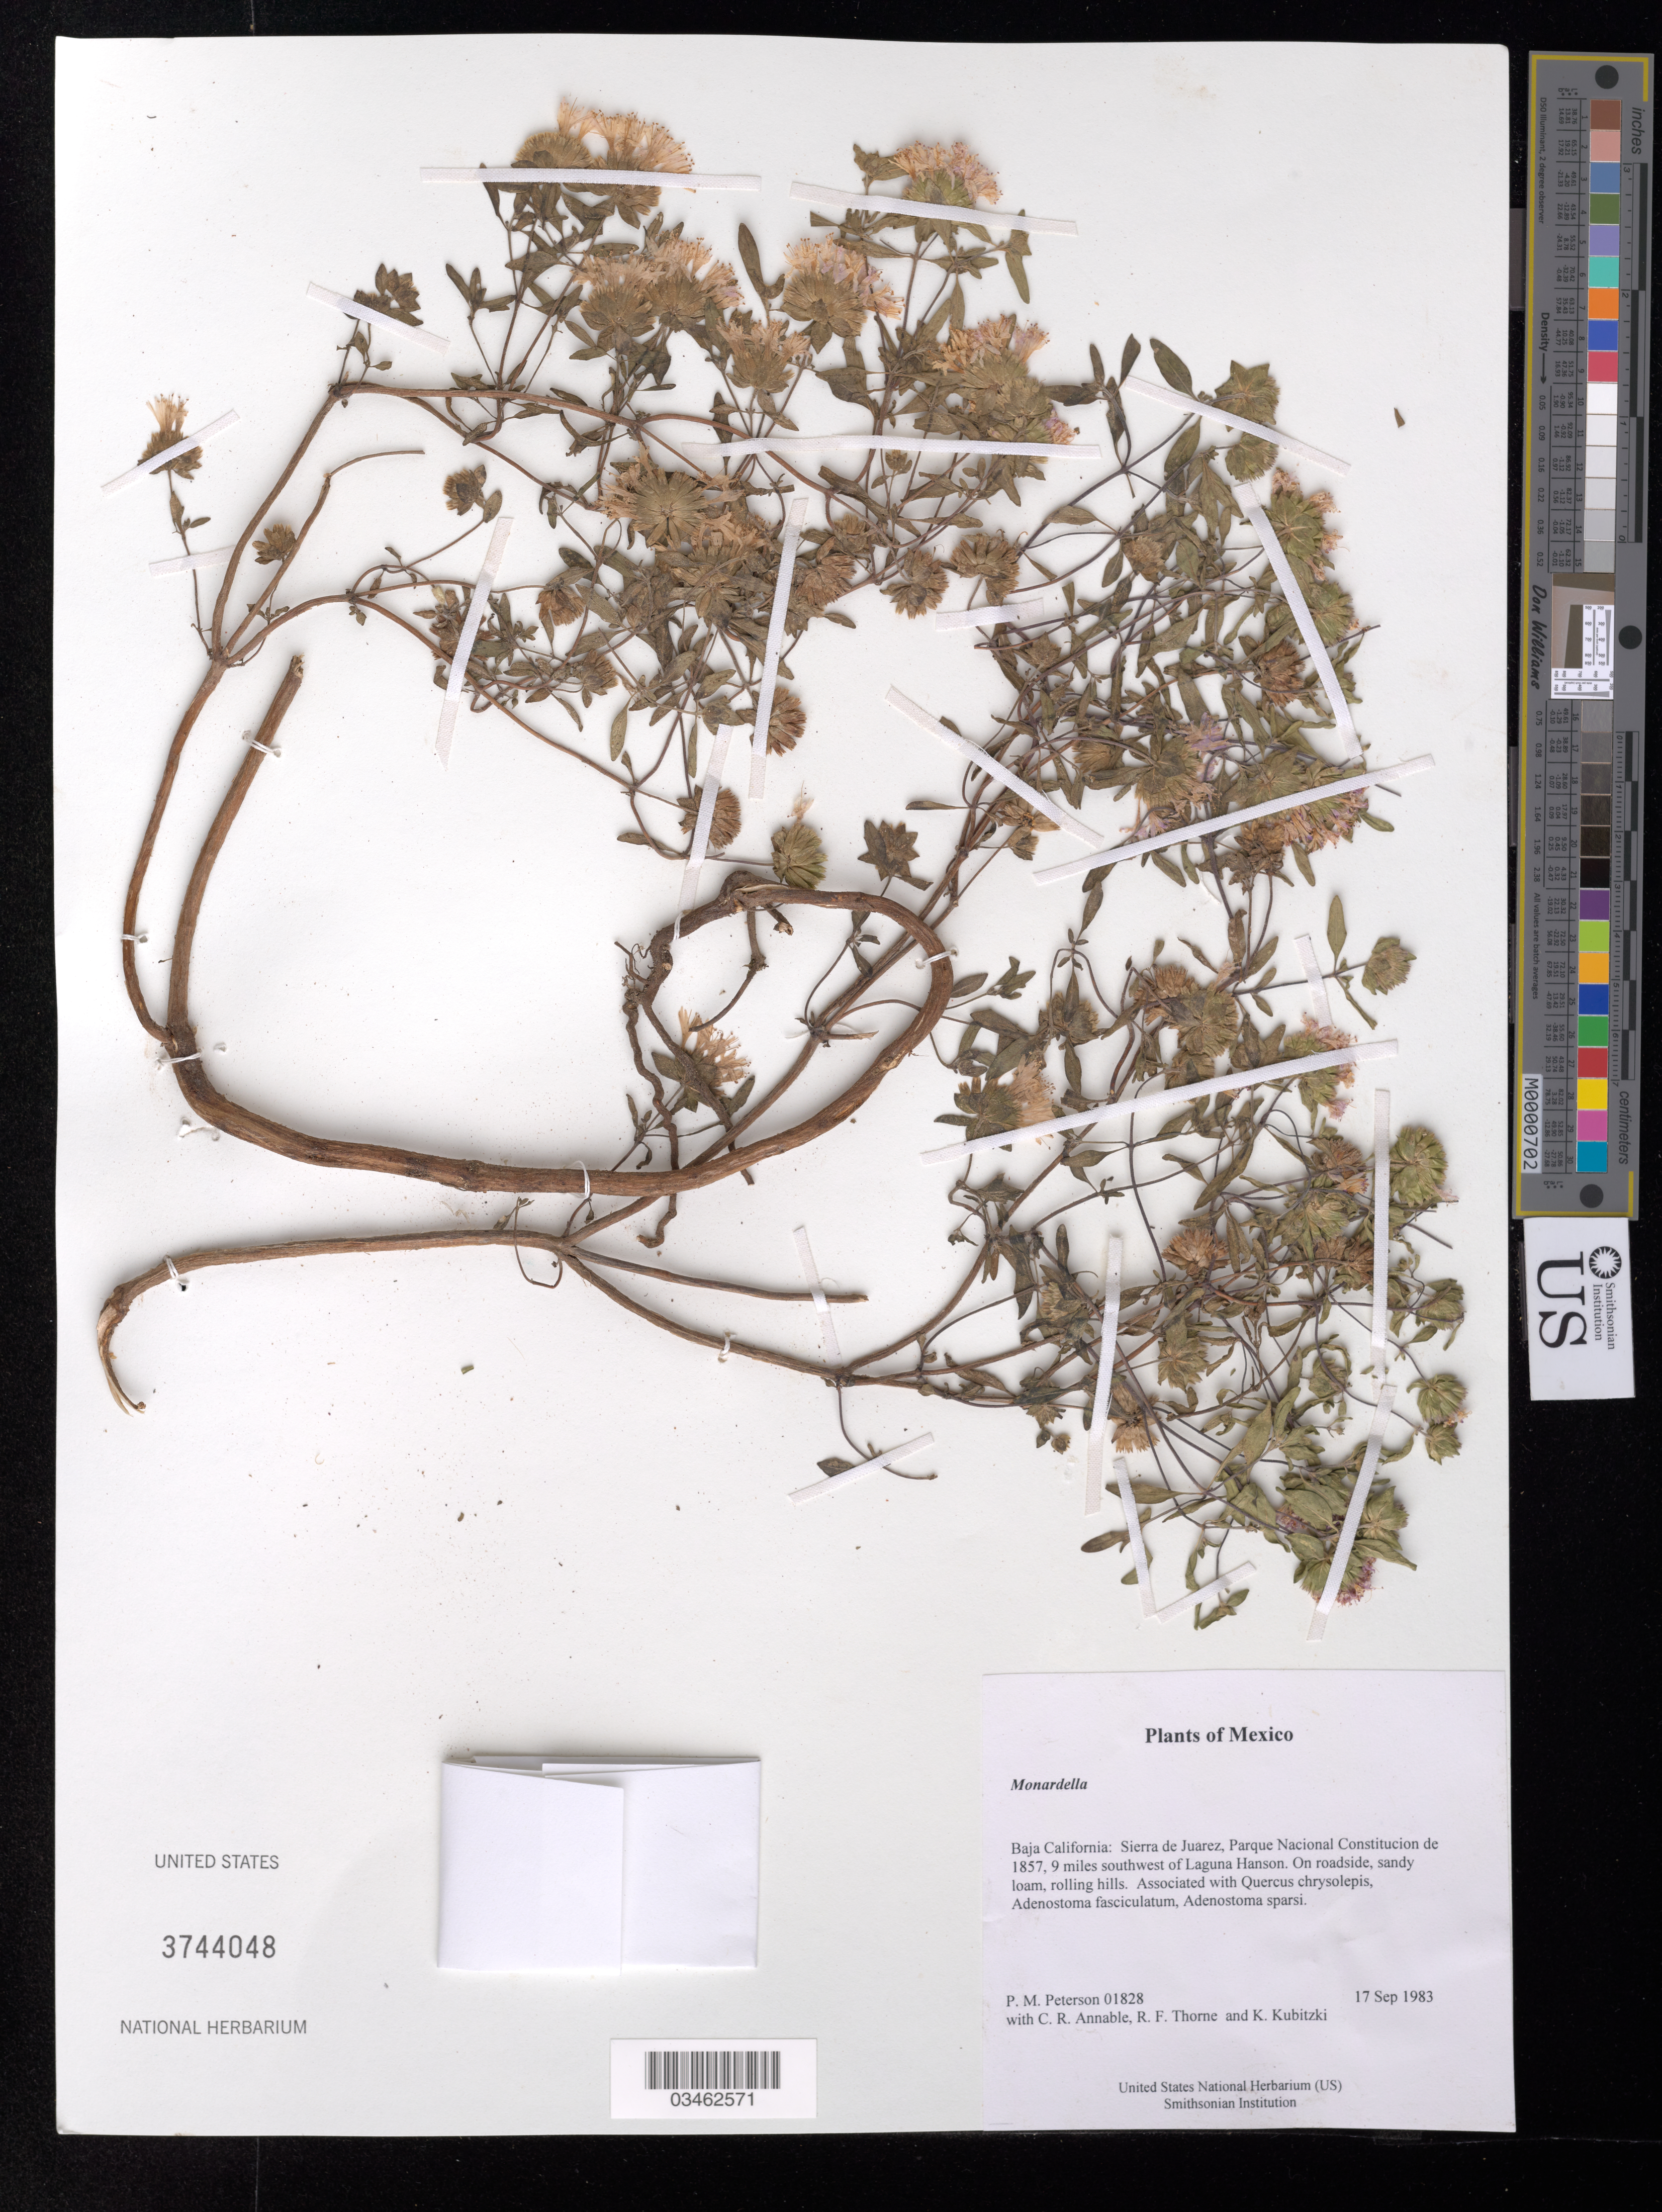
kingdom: Plantae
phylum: Tracheophyta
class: Magnoliopsida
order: Lamiales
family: Lamiaceae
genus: Monardella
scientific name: Monardella sp.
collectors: P. M. Peterson, C. R. Annable, R. F. Thorne & K. Kubitzki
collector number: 01828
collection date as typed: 17 Sep 1983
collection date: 1983-09-17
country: Mexico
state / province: Baja California Norte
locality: Sierra de Juarez, Parque Nacional Constitucion de 1857, 9 miles southwest of Laguna Hanson.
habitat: On roadside, sandy loam, rolling hills. Associated with Quercus chrysolepis, Adenostoma fasciculatum, Adenostoma sparsi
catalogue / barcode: US 3744048